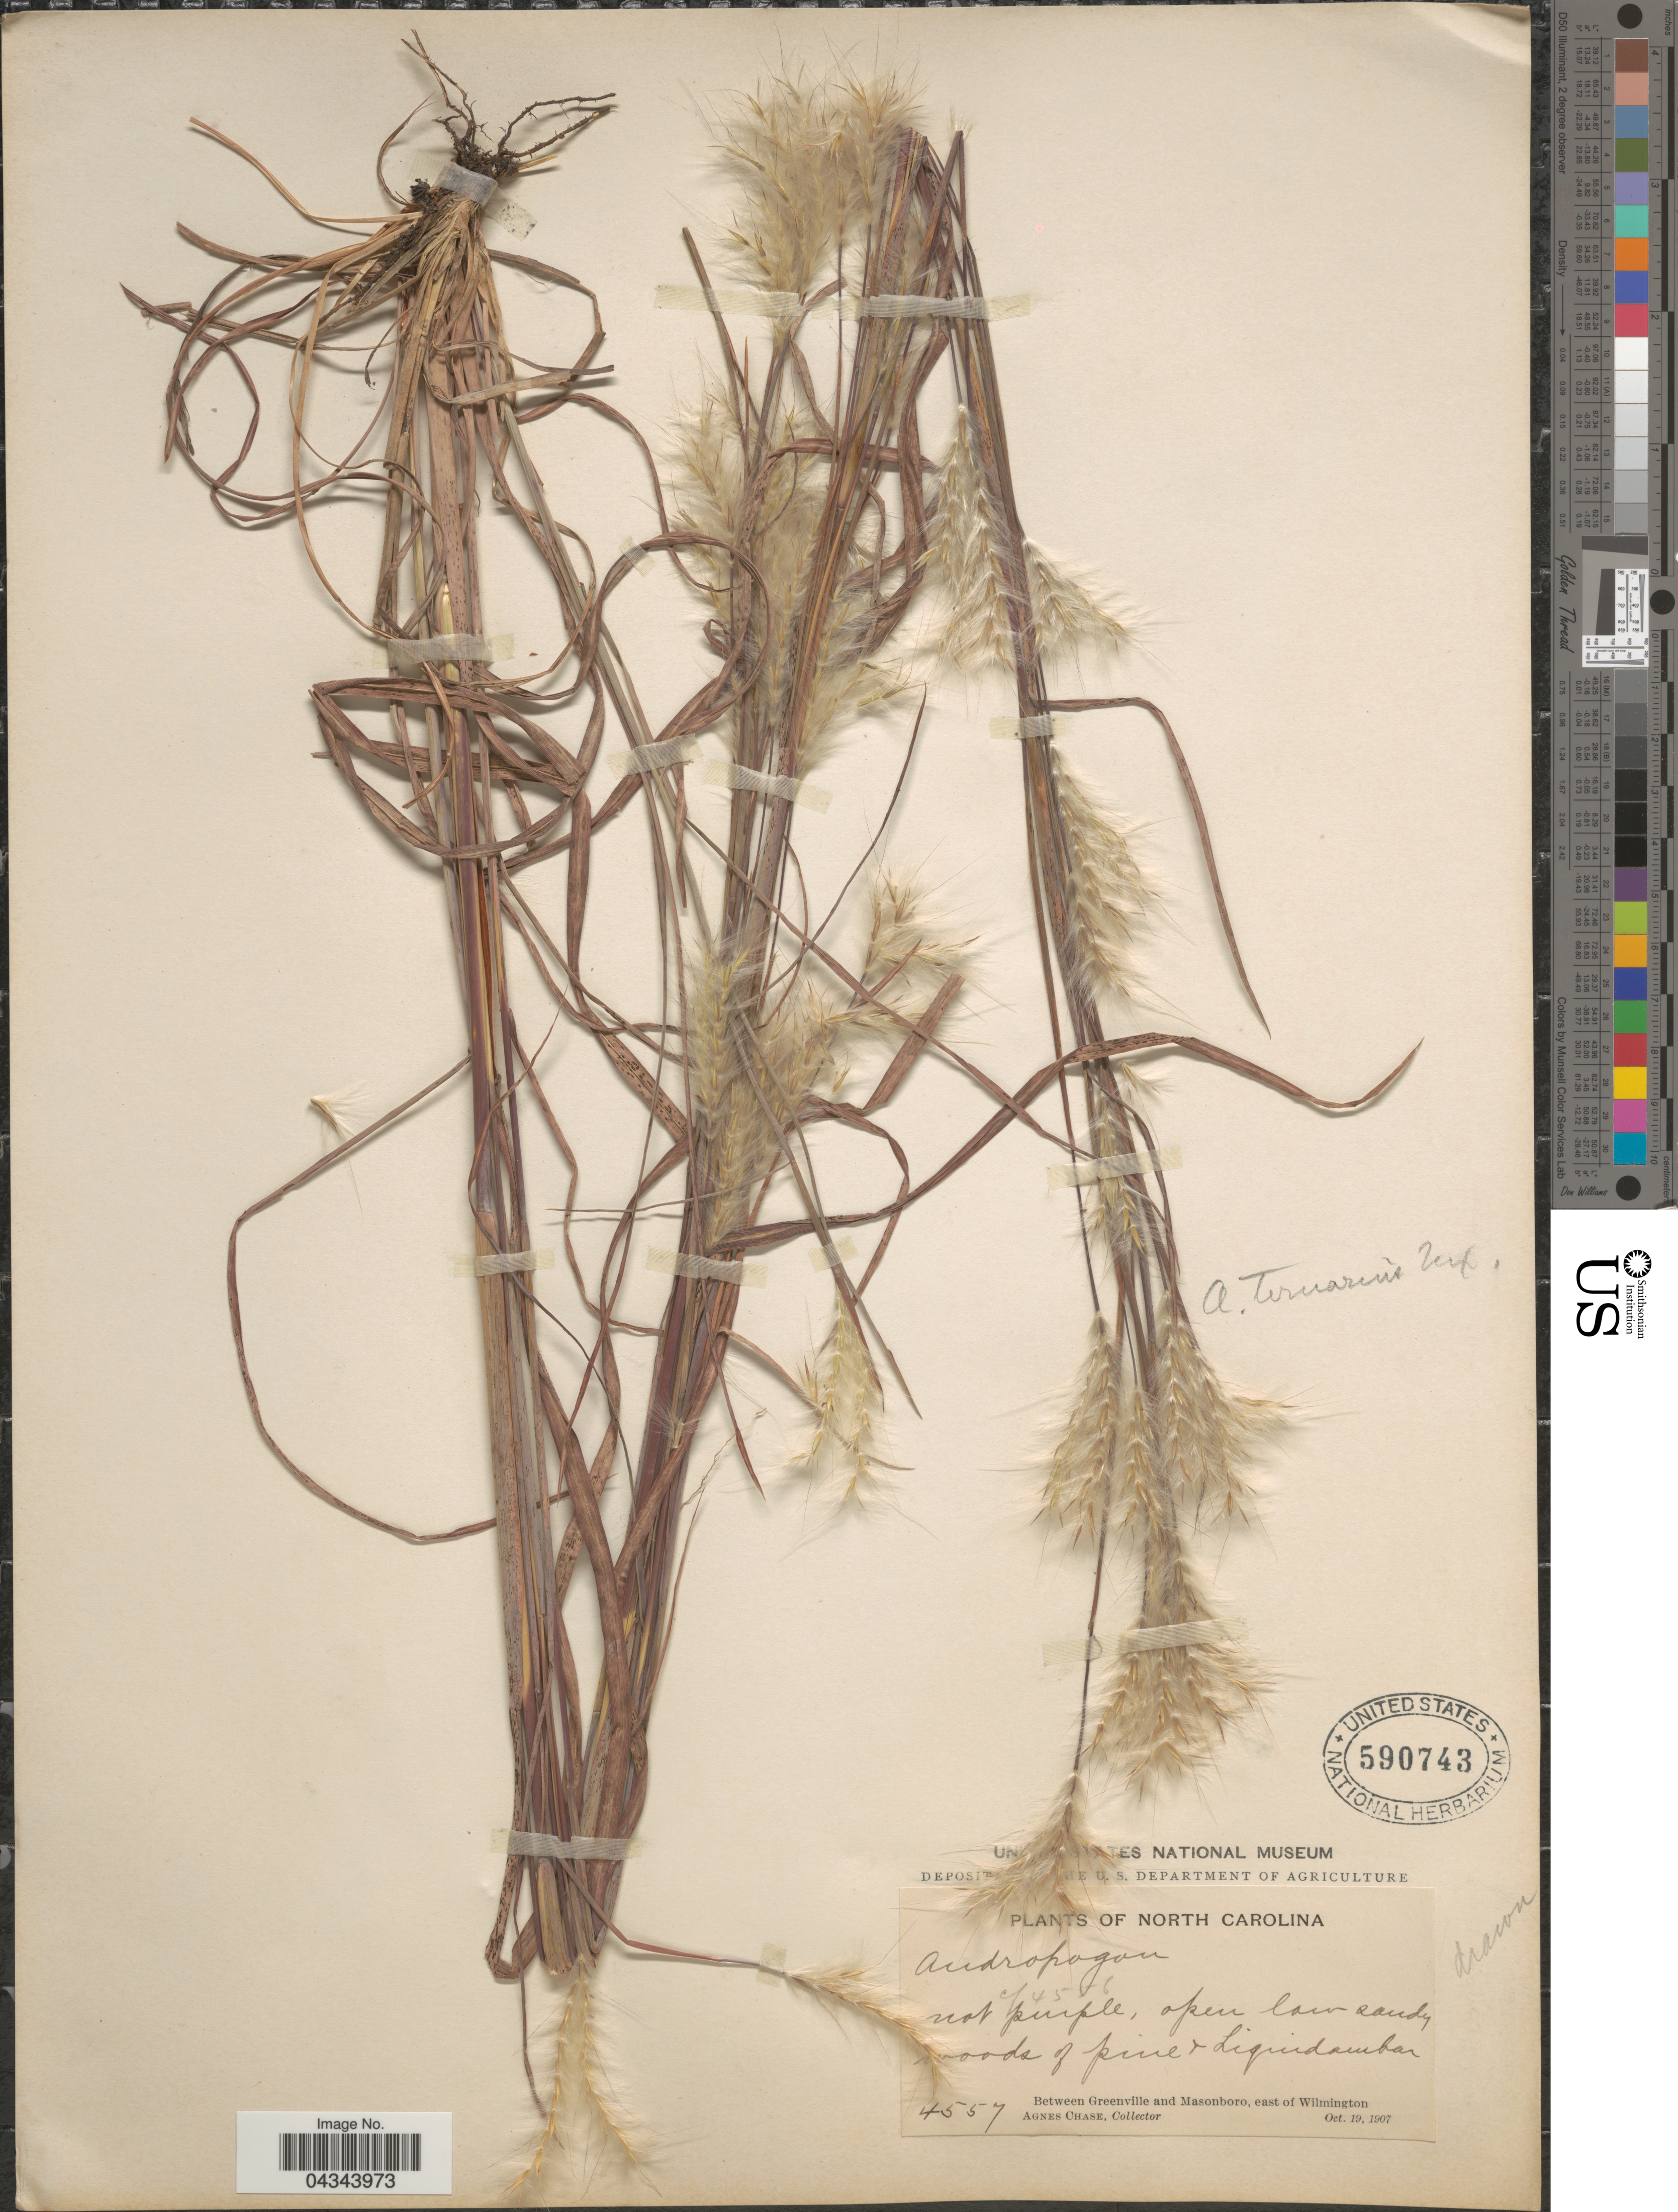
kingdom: Plantae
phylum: Tracheophyta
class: Liliopsida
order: Poales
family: Poaceae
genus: Andropogon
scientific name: Andropogon ternarius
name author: Michx.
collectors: A. Chase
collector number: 4557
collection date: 1907-10-19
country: United States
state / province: North Carolina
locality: Open low sandy woods of pine + Liquidambar. Between Greenville and Masonboro, east of Wilmington.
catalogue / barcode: US 590743